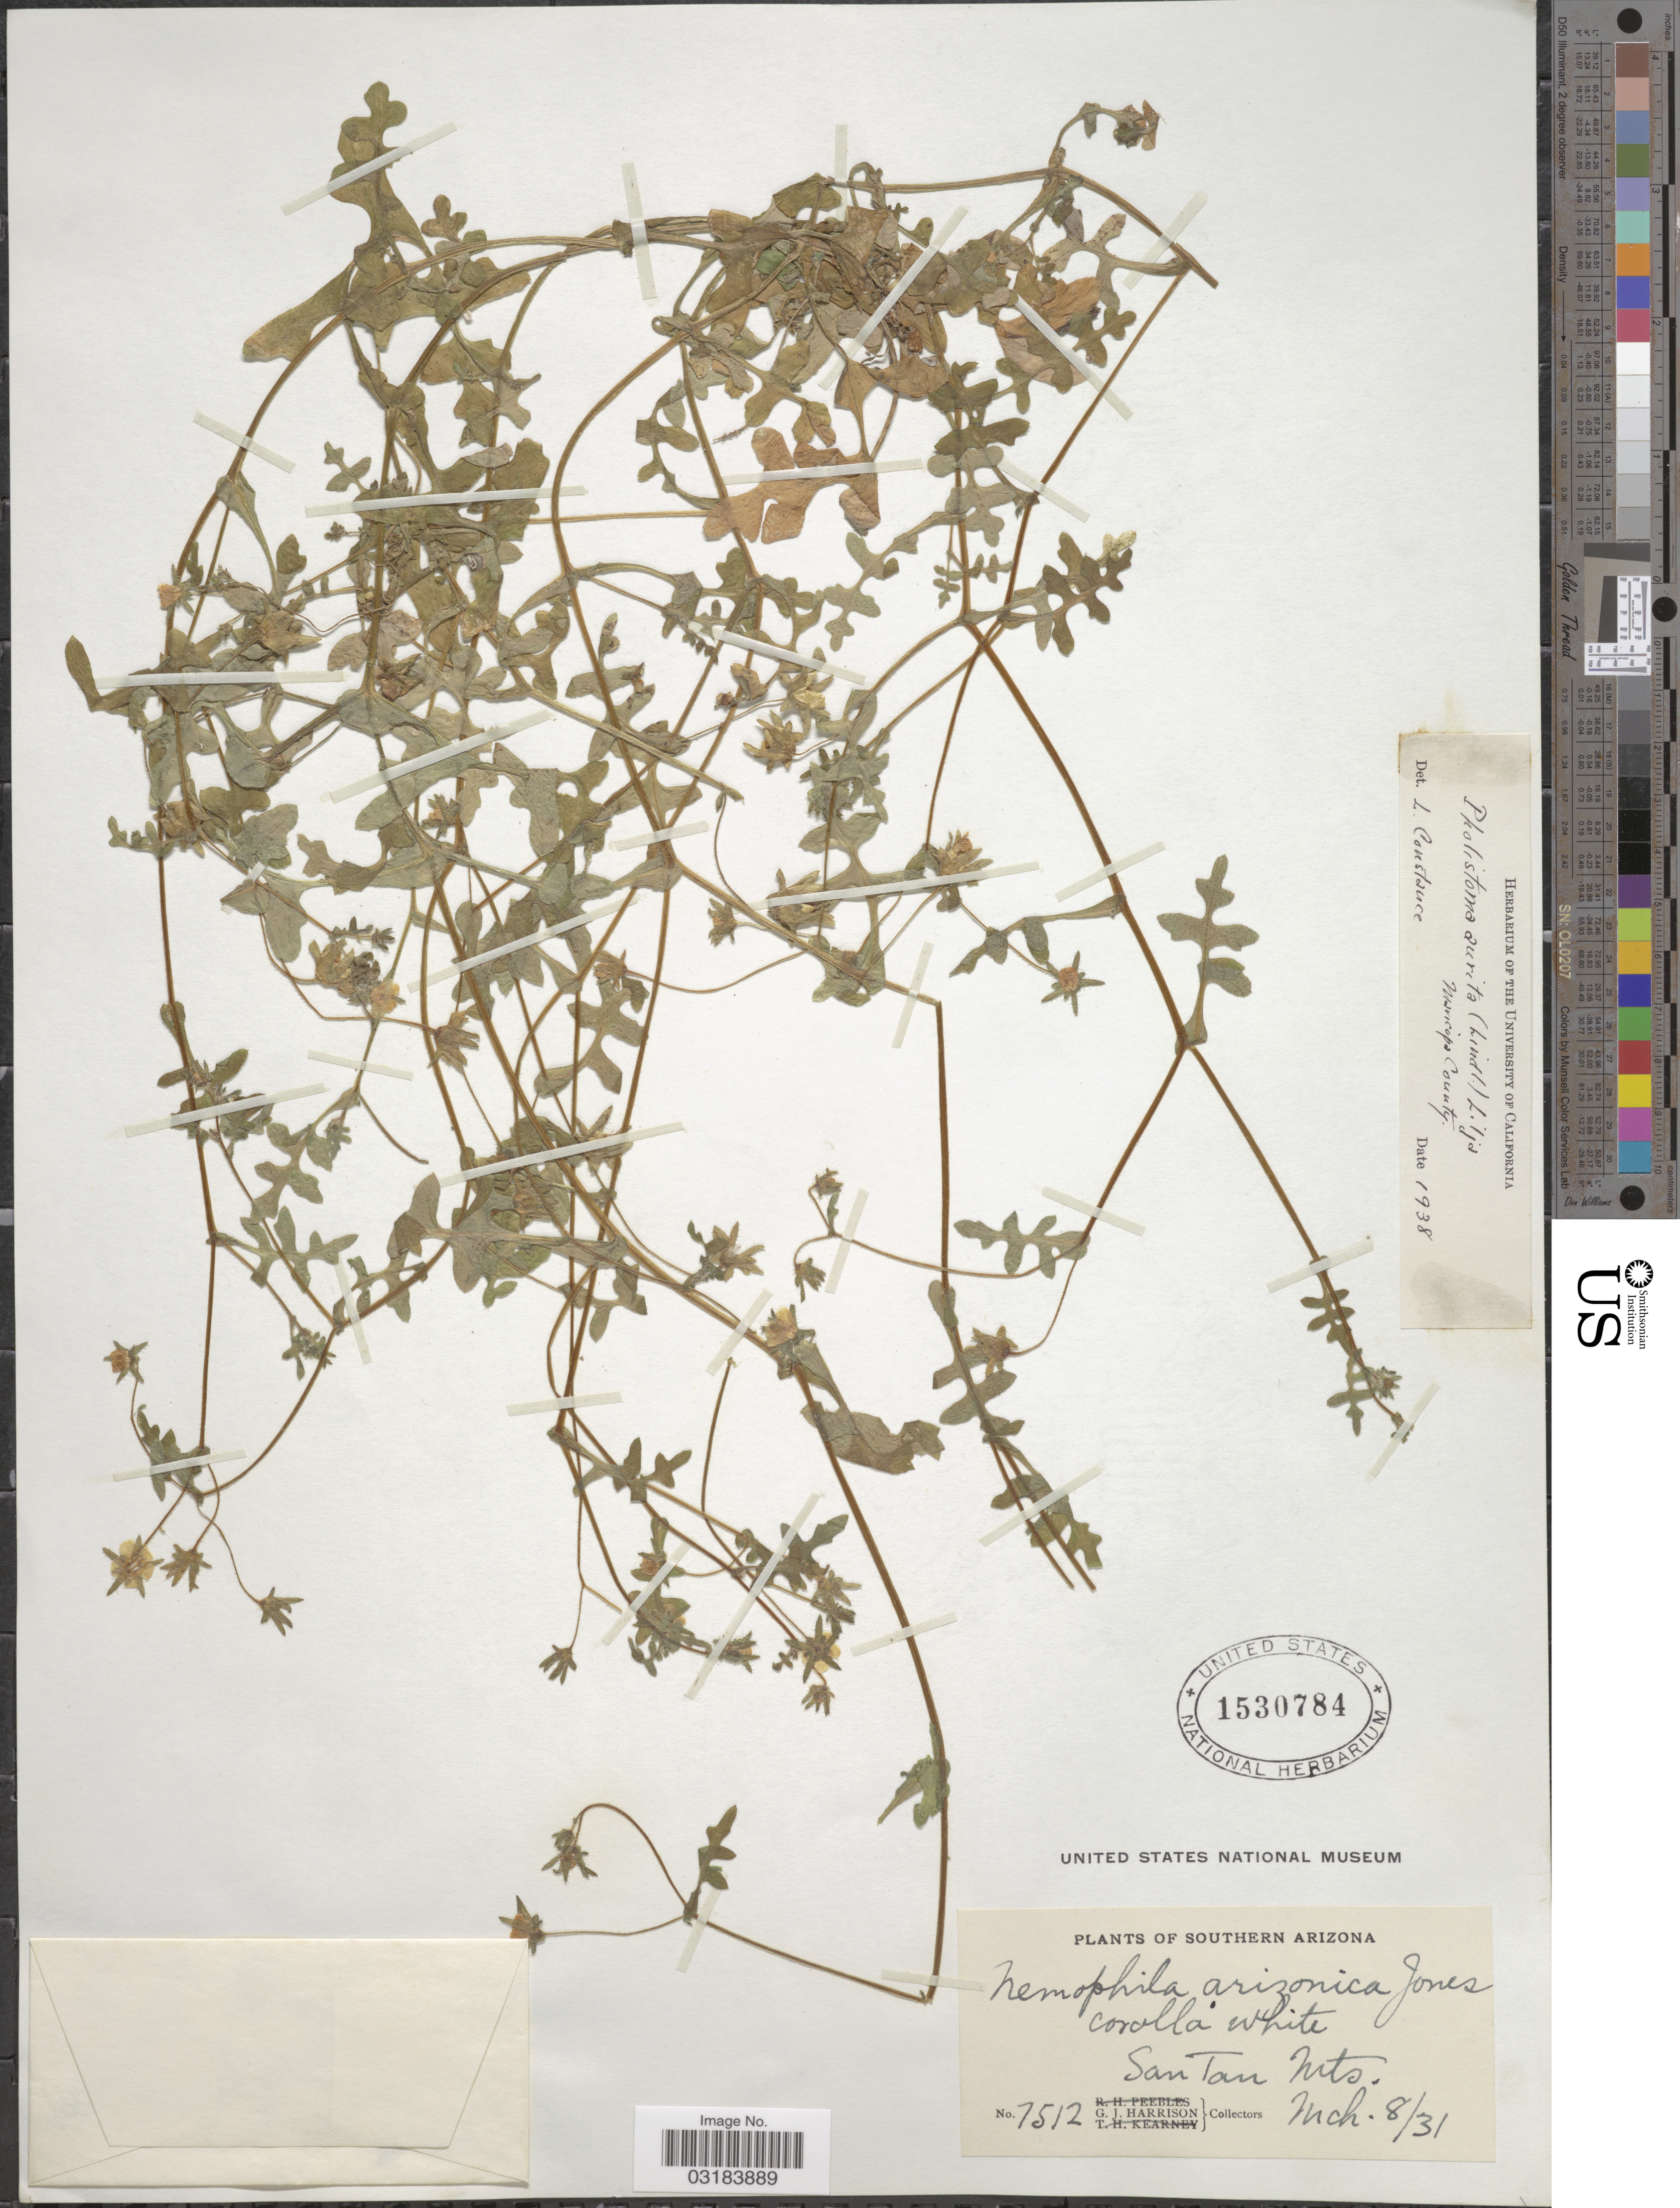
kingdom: Plantae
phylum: Tracheophyta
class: Magnoliopsida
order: Boraginales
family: Hydrophyllaceae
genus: Pholistoma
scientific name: Pholistoma auritum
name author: (Lindl.) Lilja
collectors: G. J. Harrison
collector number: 7512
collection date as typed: Transcribed d/m/y: 8/3/31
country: United States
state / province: Arizona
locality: Southern Arizona, San Tan Mts.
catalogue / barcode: US 1530784